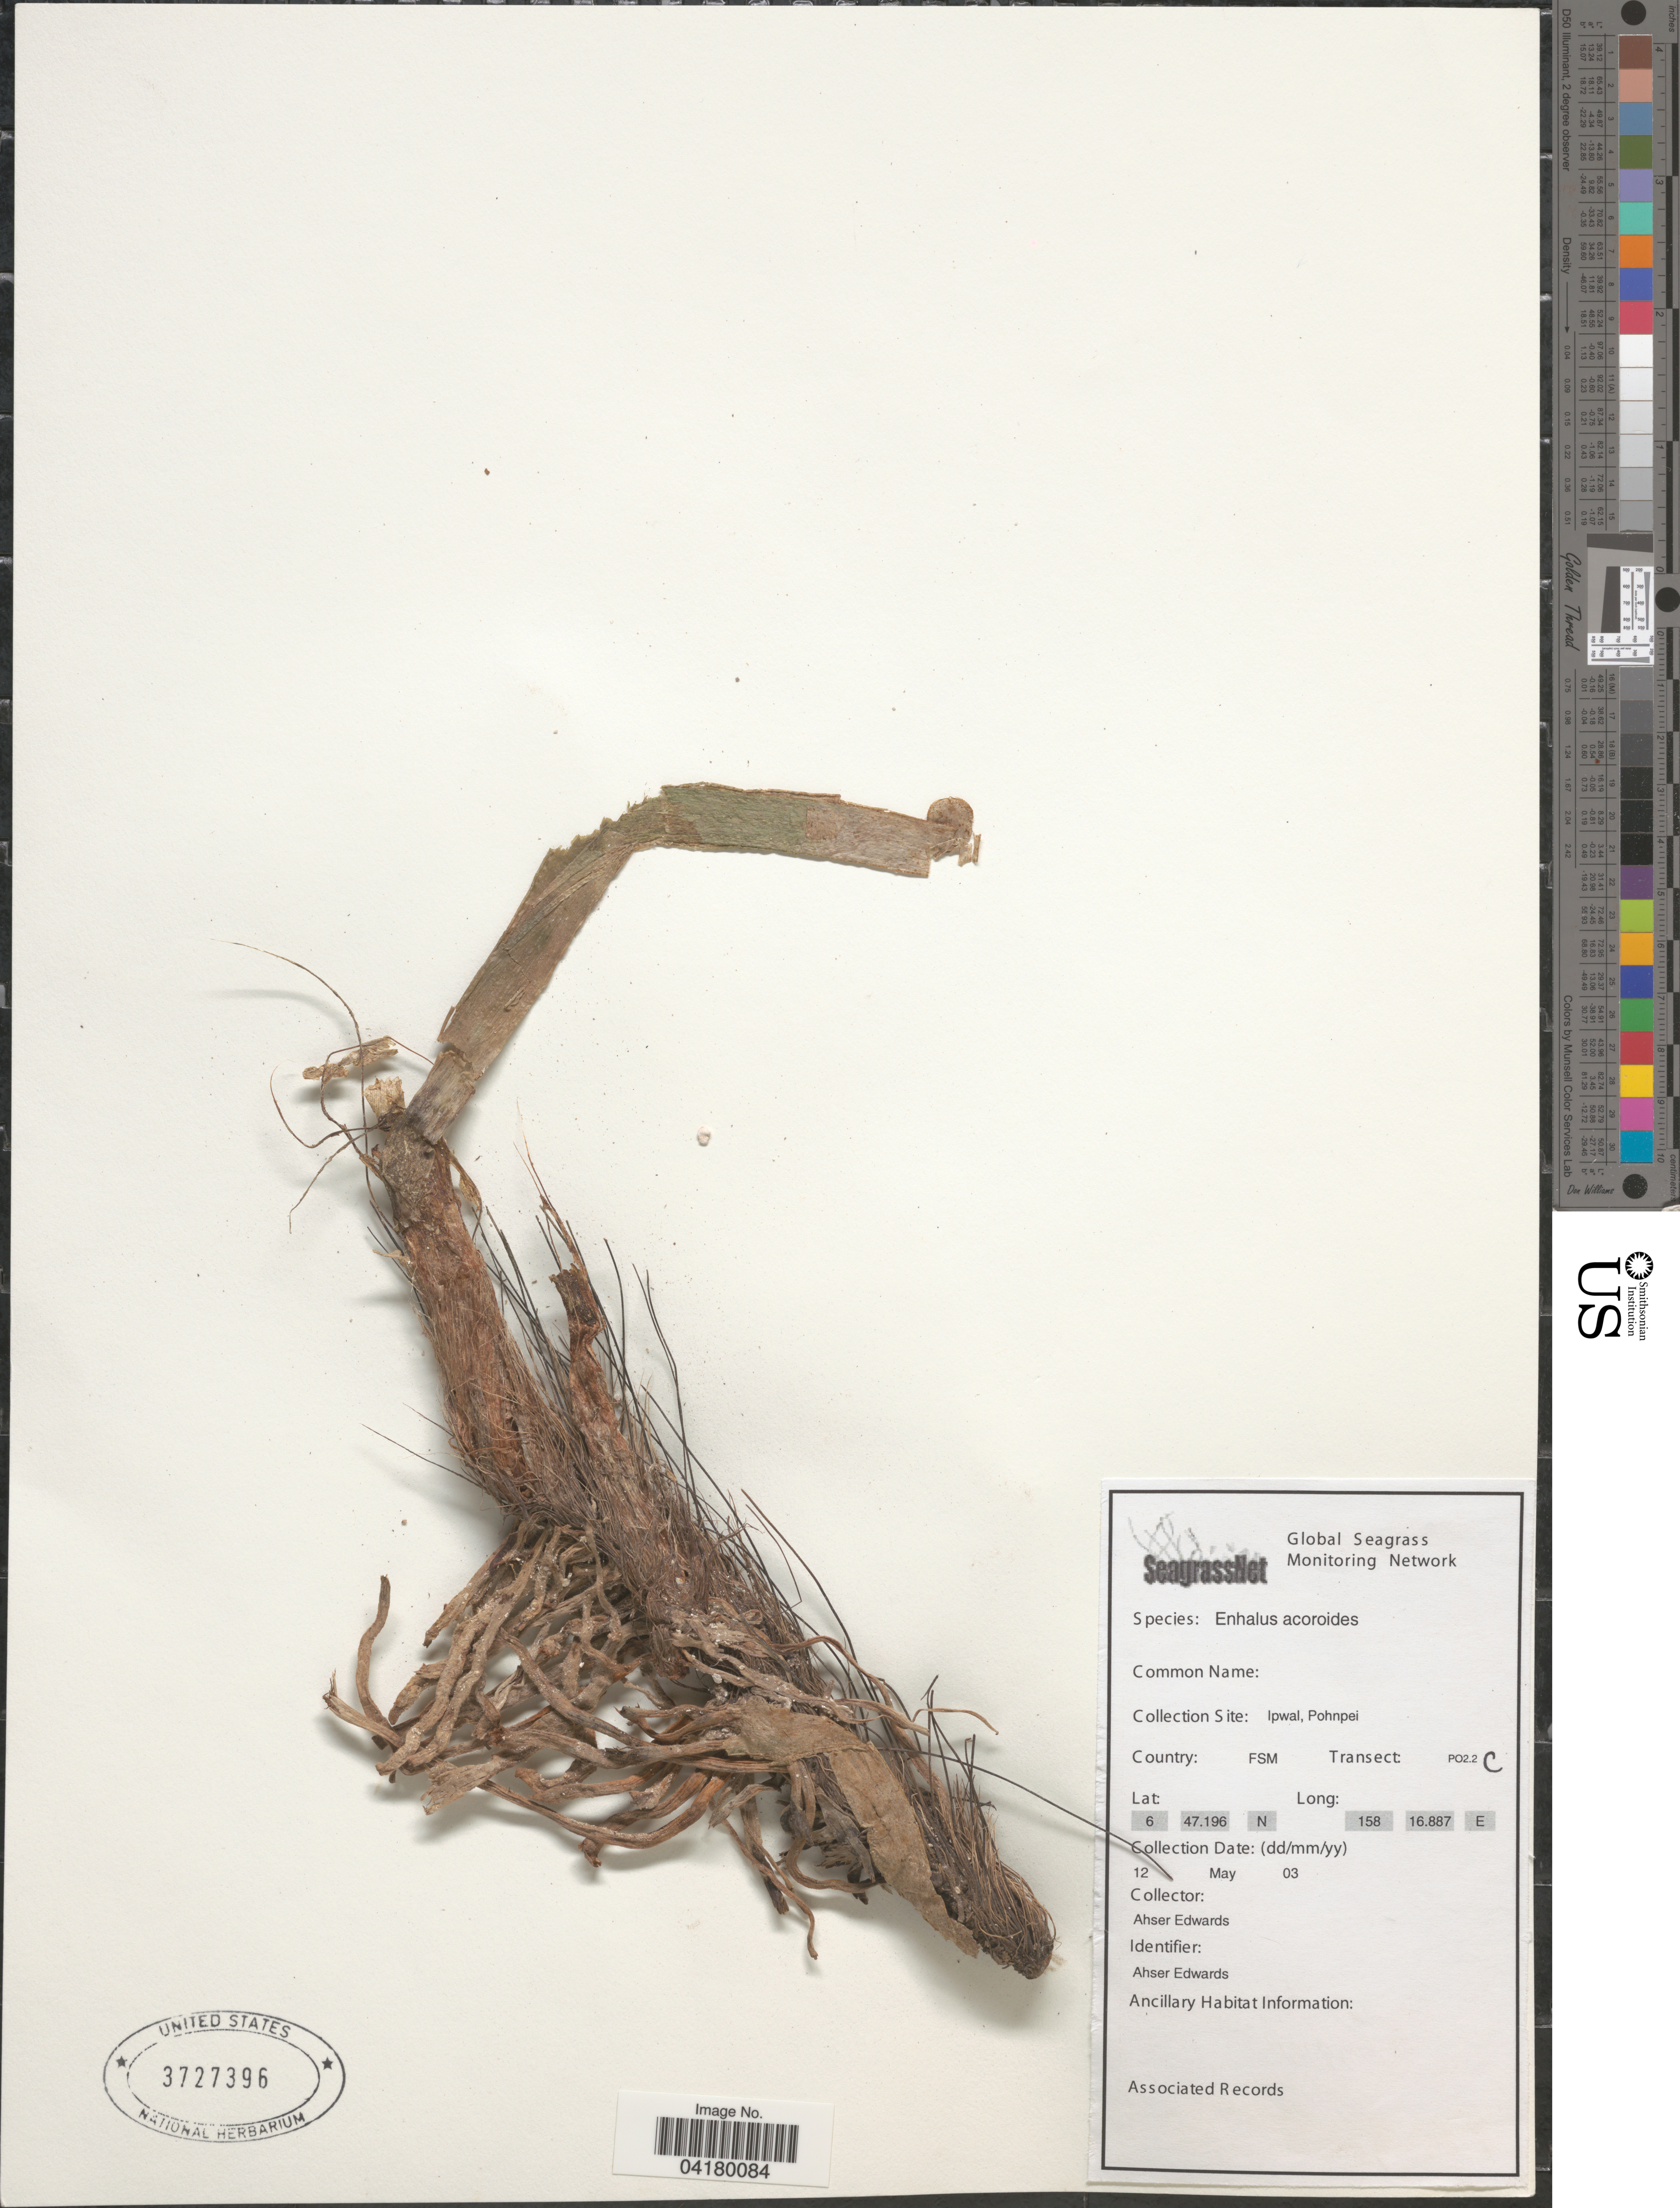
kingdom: Plantae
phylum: Tracheophyta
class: Liliopsida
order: Alismatales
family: Hydrocharitaceae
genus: Enhalus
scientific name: Enhalus acoroides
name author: (L. f.) Royle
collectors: A. Edwards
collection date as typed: Transcribed d/m/y: 12/5/3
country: Micronesia, Federated States of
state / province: Pohnpei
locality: Collection Site: Ipwal. Country: FSM. Transect: PO2.2C.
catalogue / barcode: US 3727396